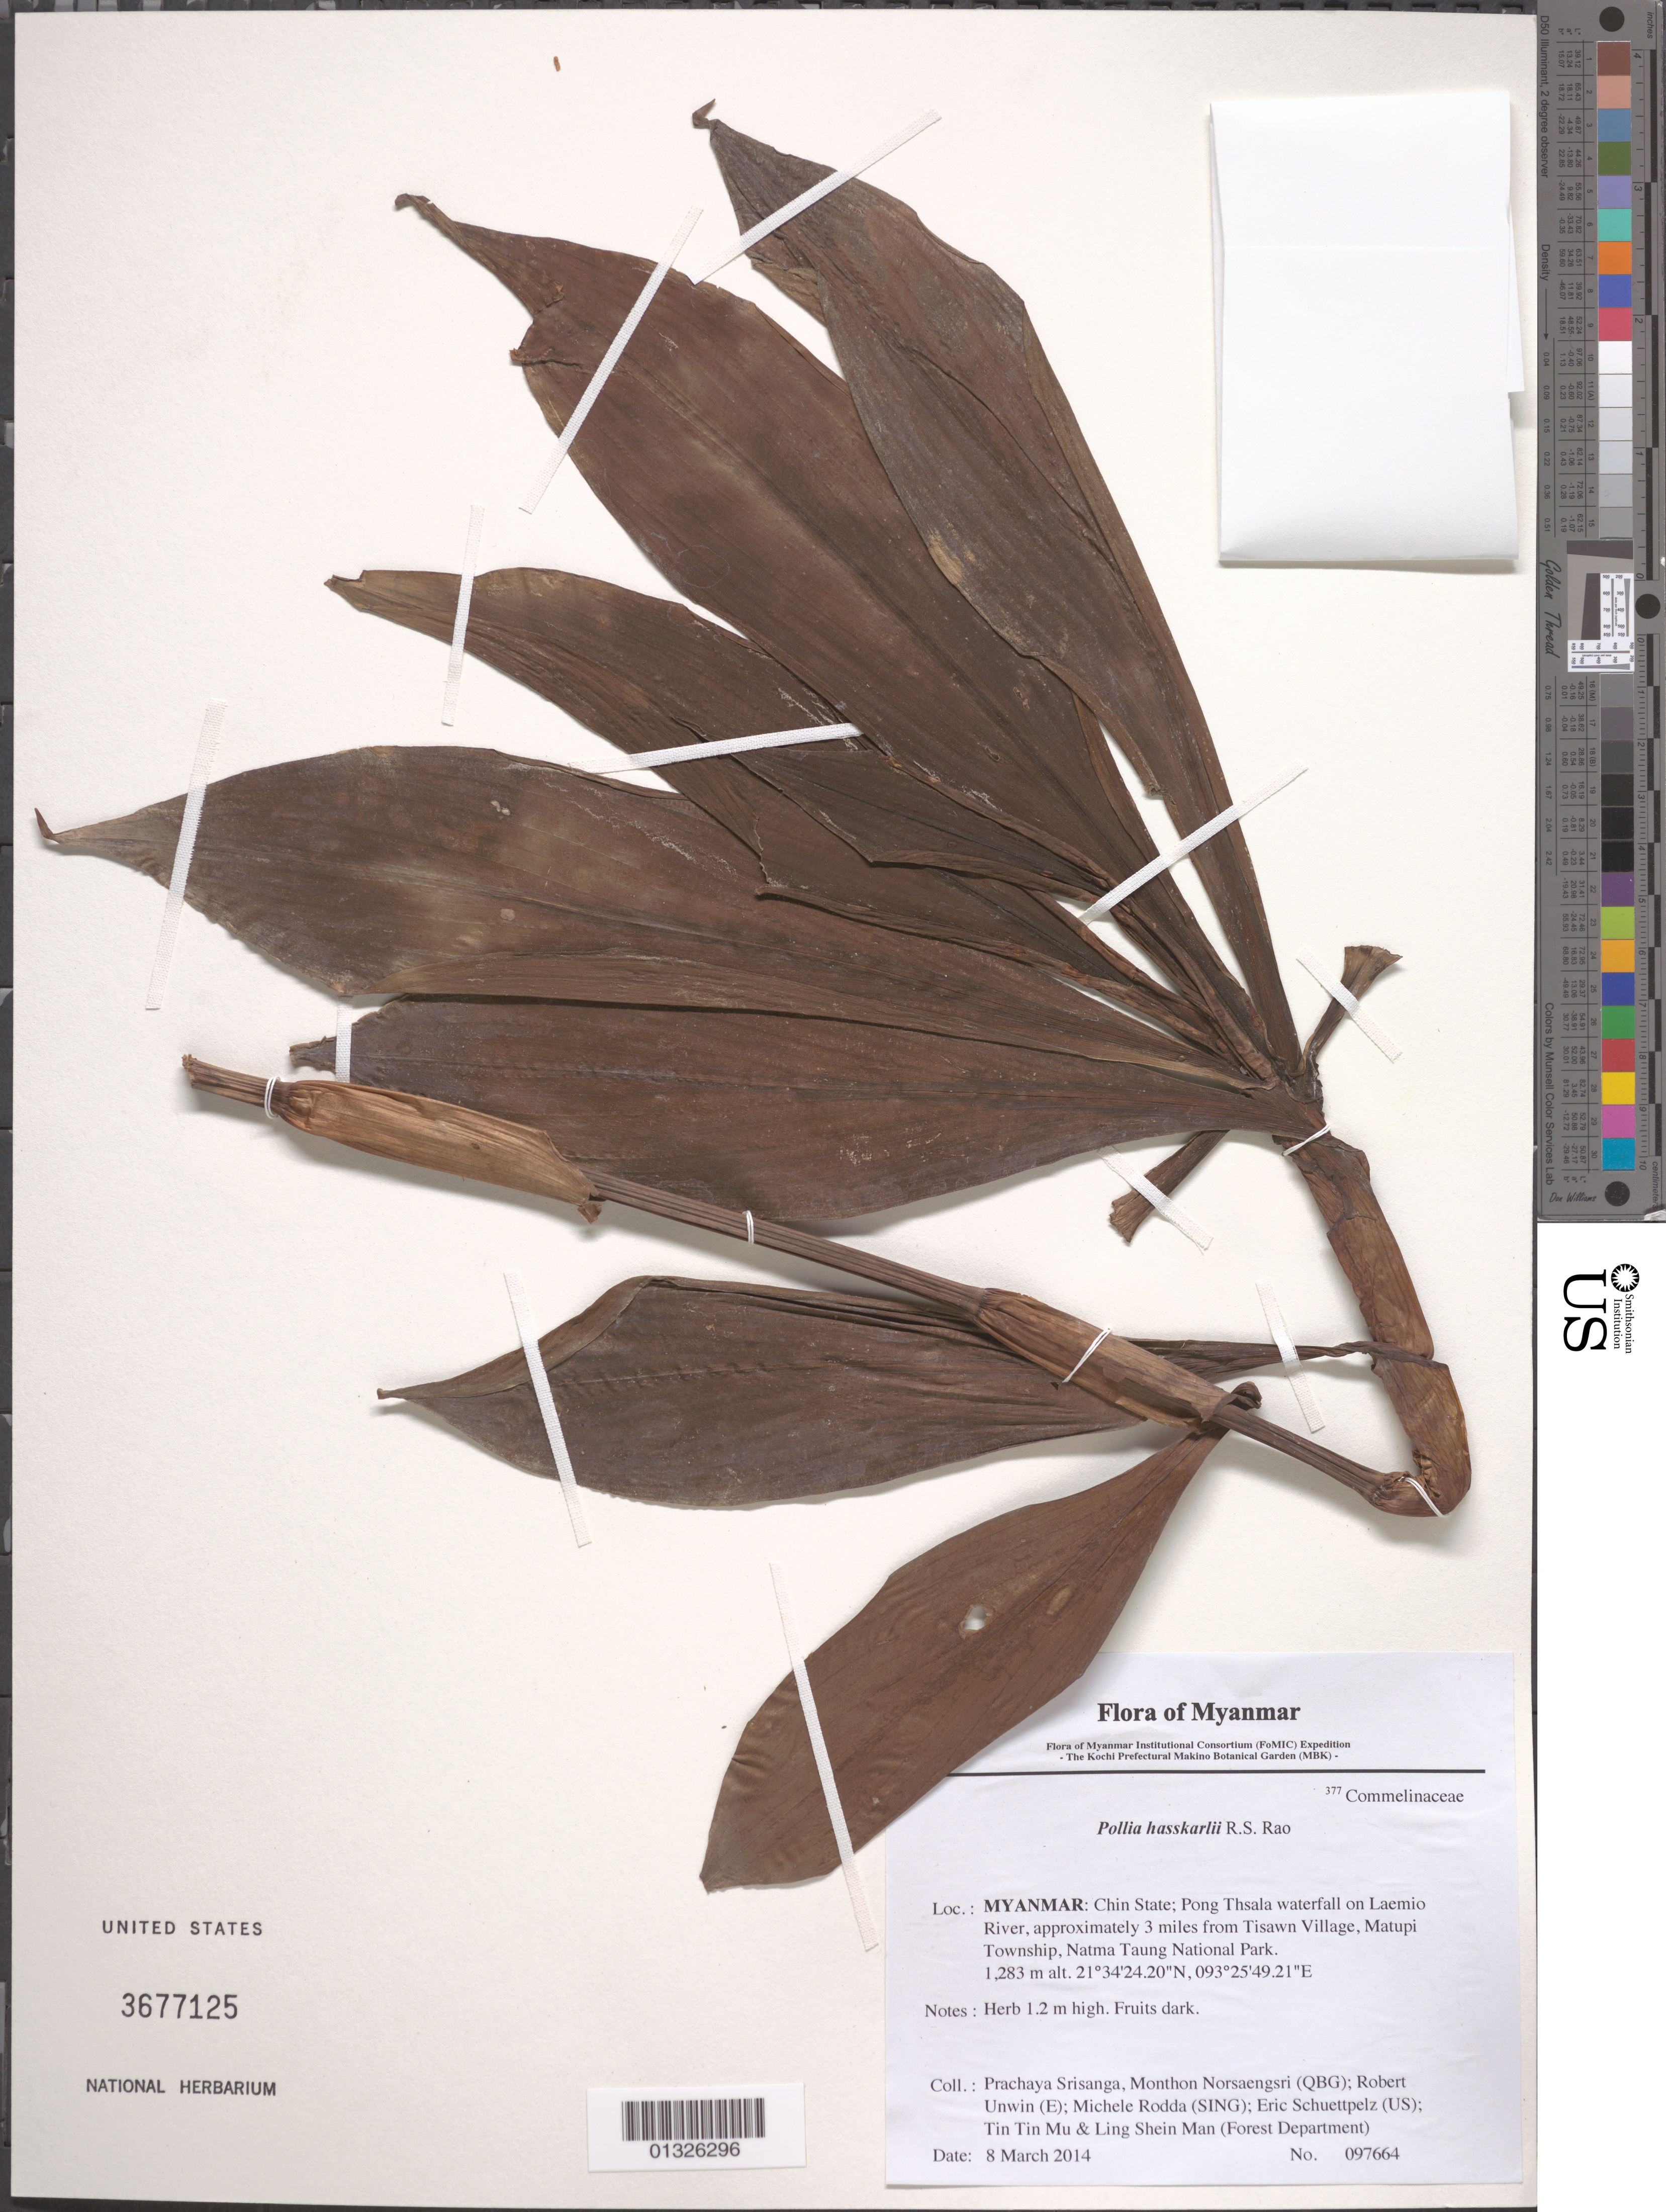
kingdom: Plantae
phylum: Tracheophyta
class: Liliopsida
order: Commelinales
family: Commelinaceae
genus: Pollia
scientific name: Pollia hasskarlii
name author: R.S. Rao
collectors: P. Srisanga, M. Norsaengsri, R. Unwin, M. Rodda, E. Schuettpelz, Tin Tin Mu & Ling Shein Man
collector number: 97664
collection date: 2014-03-08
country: Myanmar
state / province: Chin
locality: Pong Thsala waterfall on Laemio River, approximately 3 miles from Tisawn Village, Matupi Township, Natma Taung National Park.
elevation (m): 1283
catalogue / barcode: US 3677125